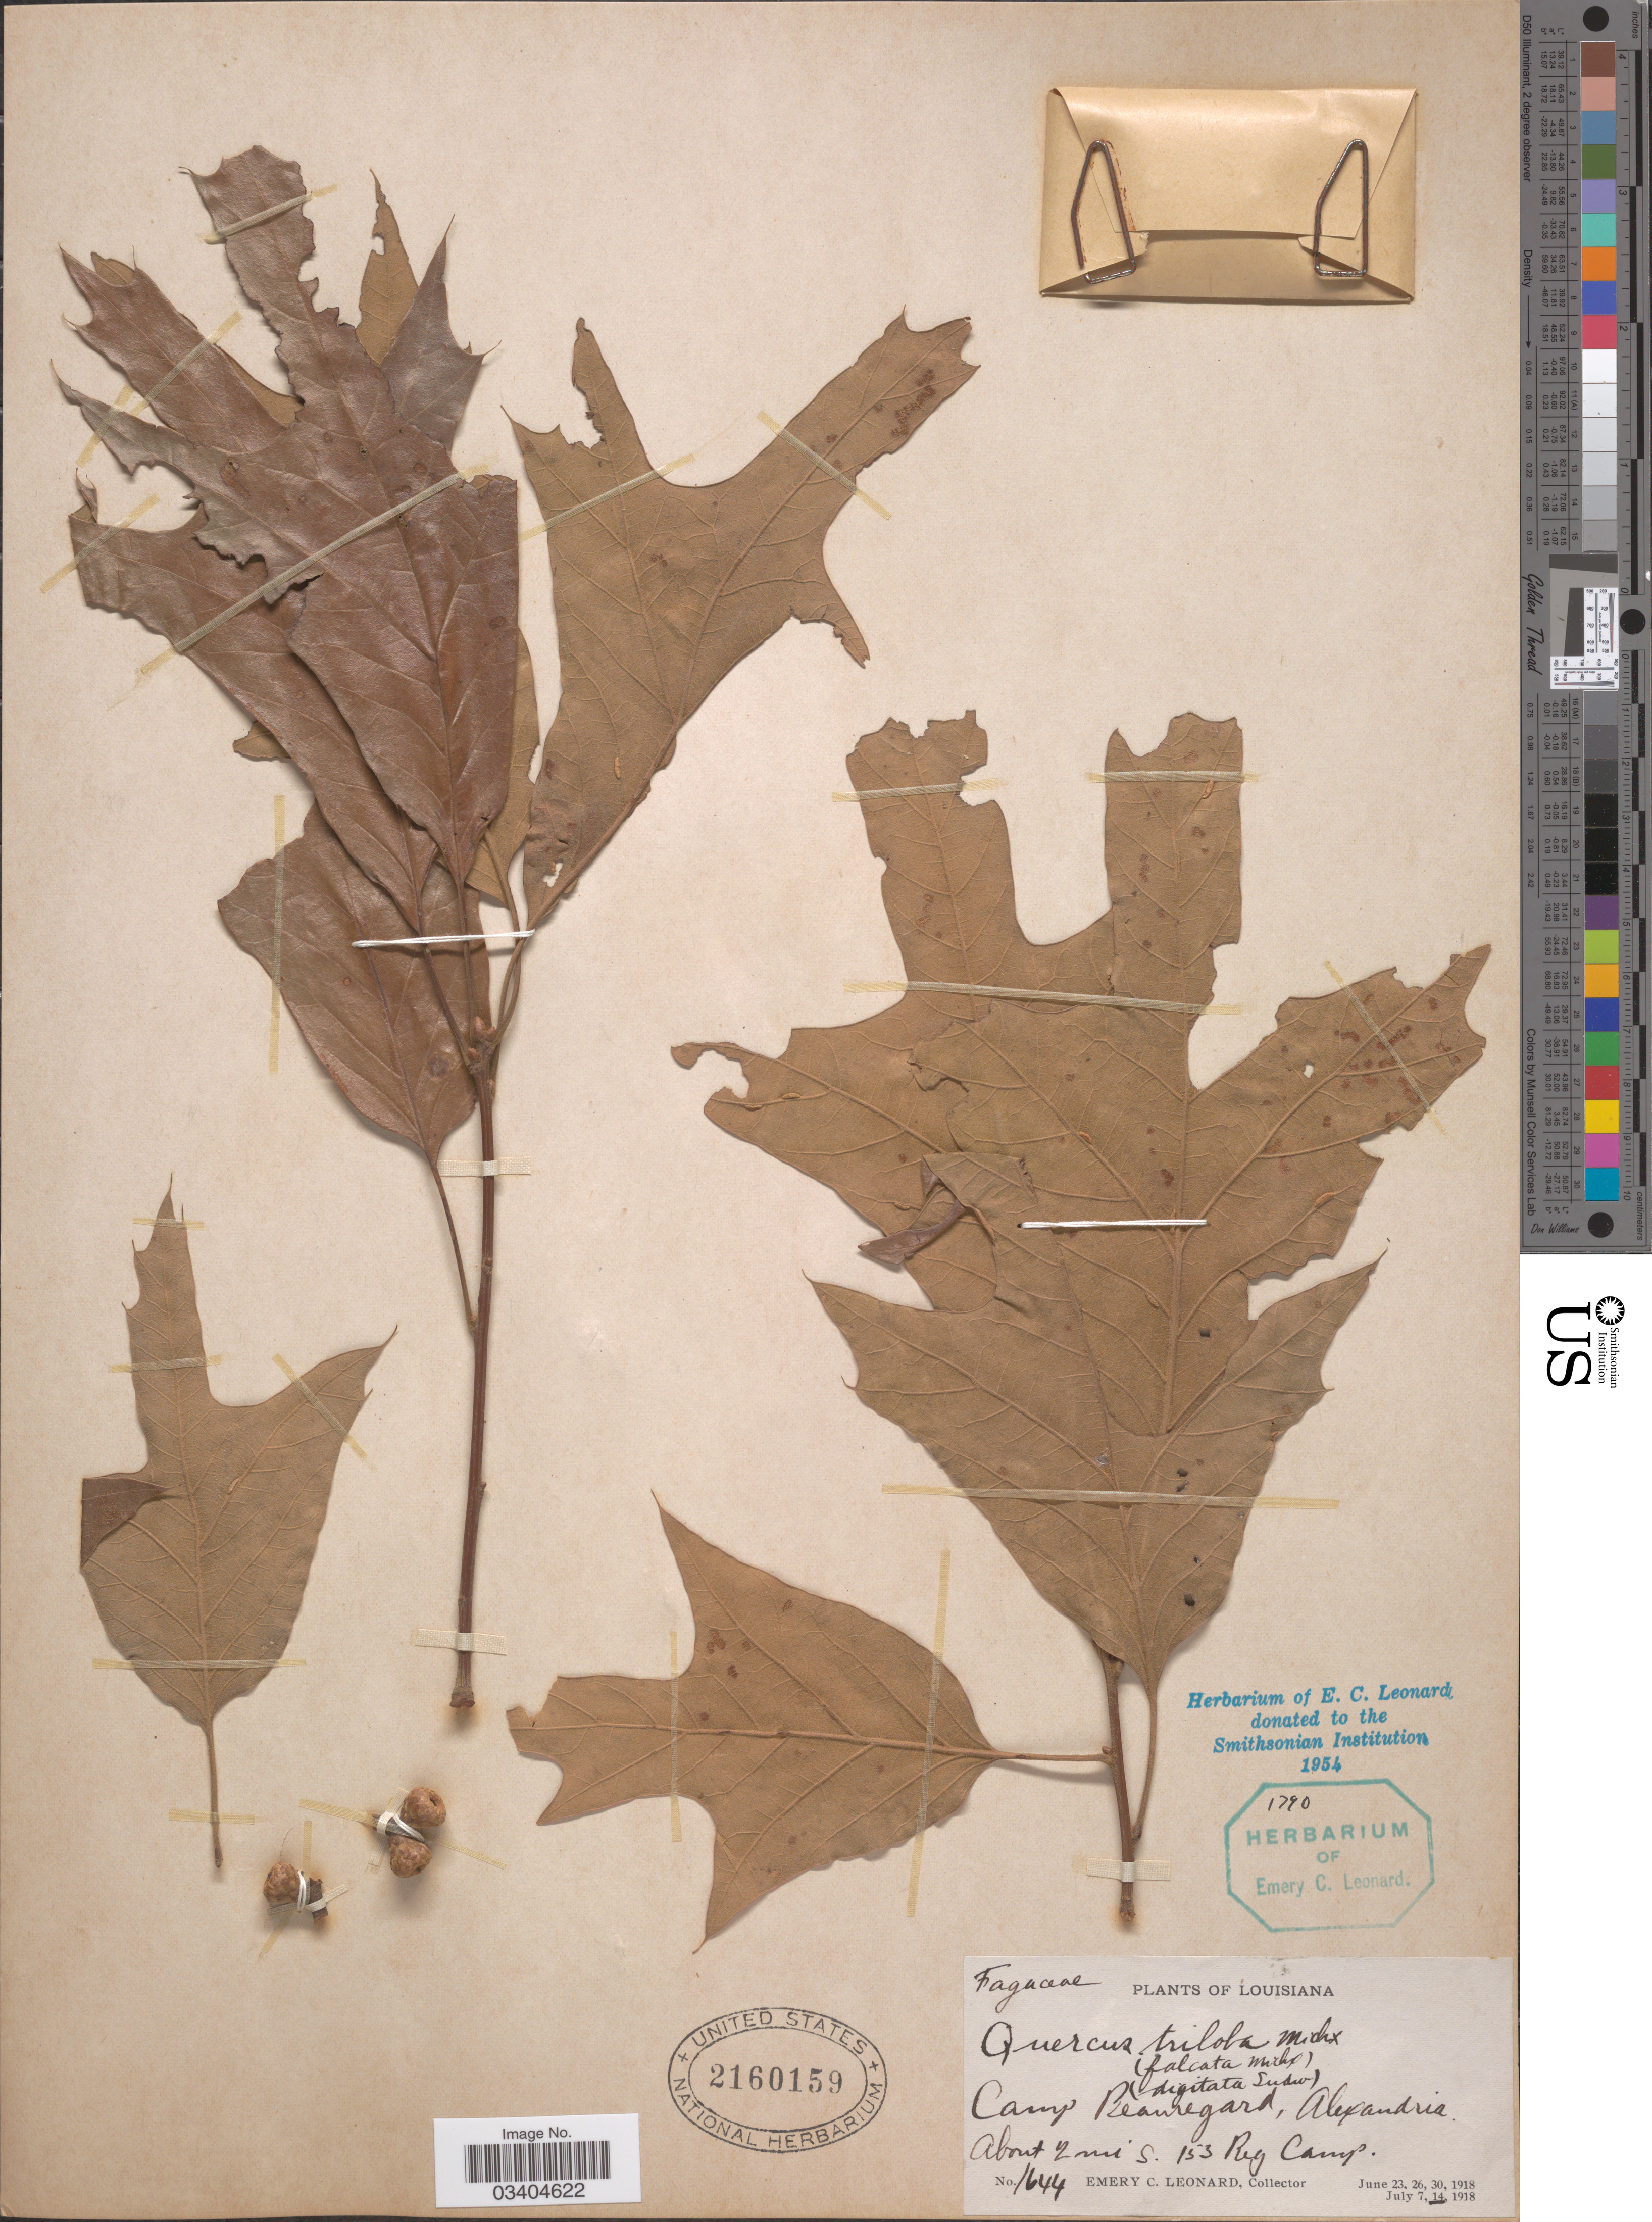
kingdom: Plantae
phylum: Tracheophyta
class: Magnoliopsida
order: Fagales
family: Fagaceae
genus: Quercus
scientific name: Quercus falcata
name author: Michx.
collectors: E. C. Leonard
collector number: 1644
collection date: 1918-07-14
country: United States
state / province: Louisiana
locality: Camp Beauregard, Alexandria. About 2 miles S. 153 Reg Camp.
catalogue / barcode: US 2160159